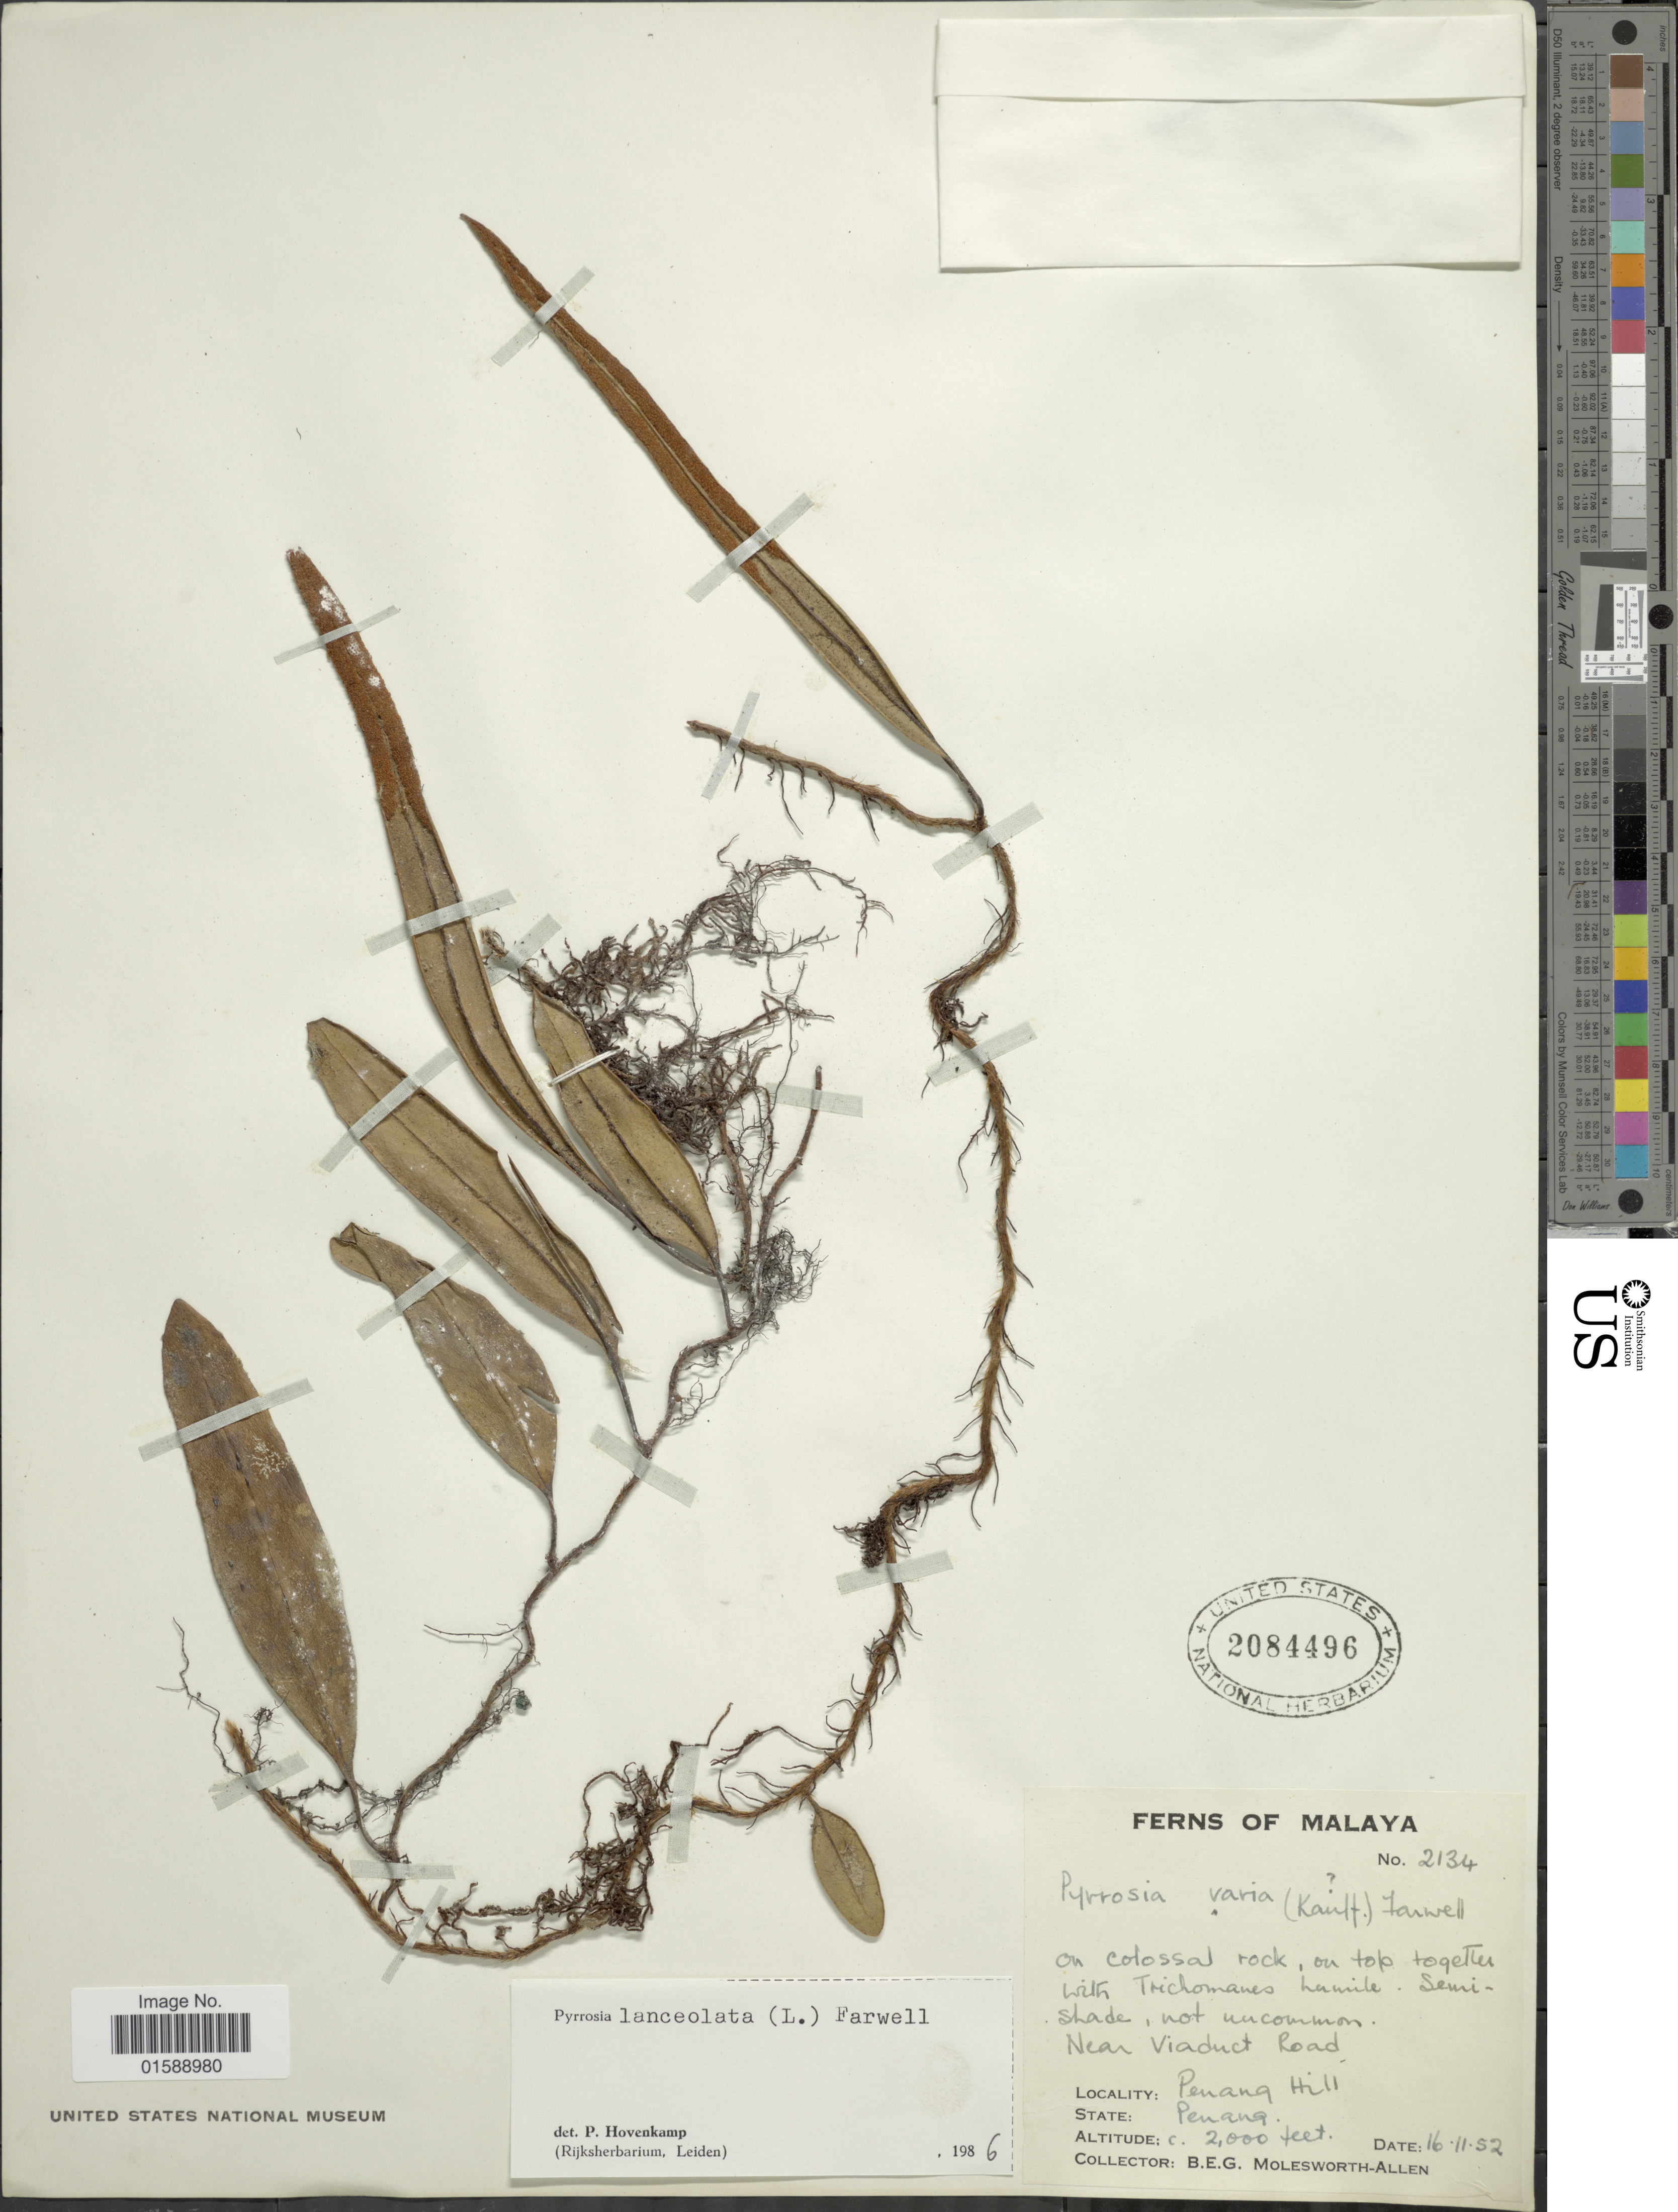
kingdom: Plantae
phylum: Tracheophyta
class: Polypodiopsida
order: Polypodiales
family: Polypodiaceae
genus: Pyrrosia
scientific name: Pyrrosia lanceolata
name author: (L.) Farw.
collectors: B. E. G. Molesworth-Allen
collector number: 2134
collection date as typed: Transcribed d/m/y: 16/11/52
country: Malaysia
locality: Penang Hill. State: Penang. Near Viaduct Road. Malaya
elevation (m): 610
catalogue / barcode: US 2084496